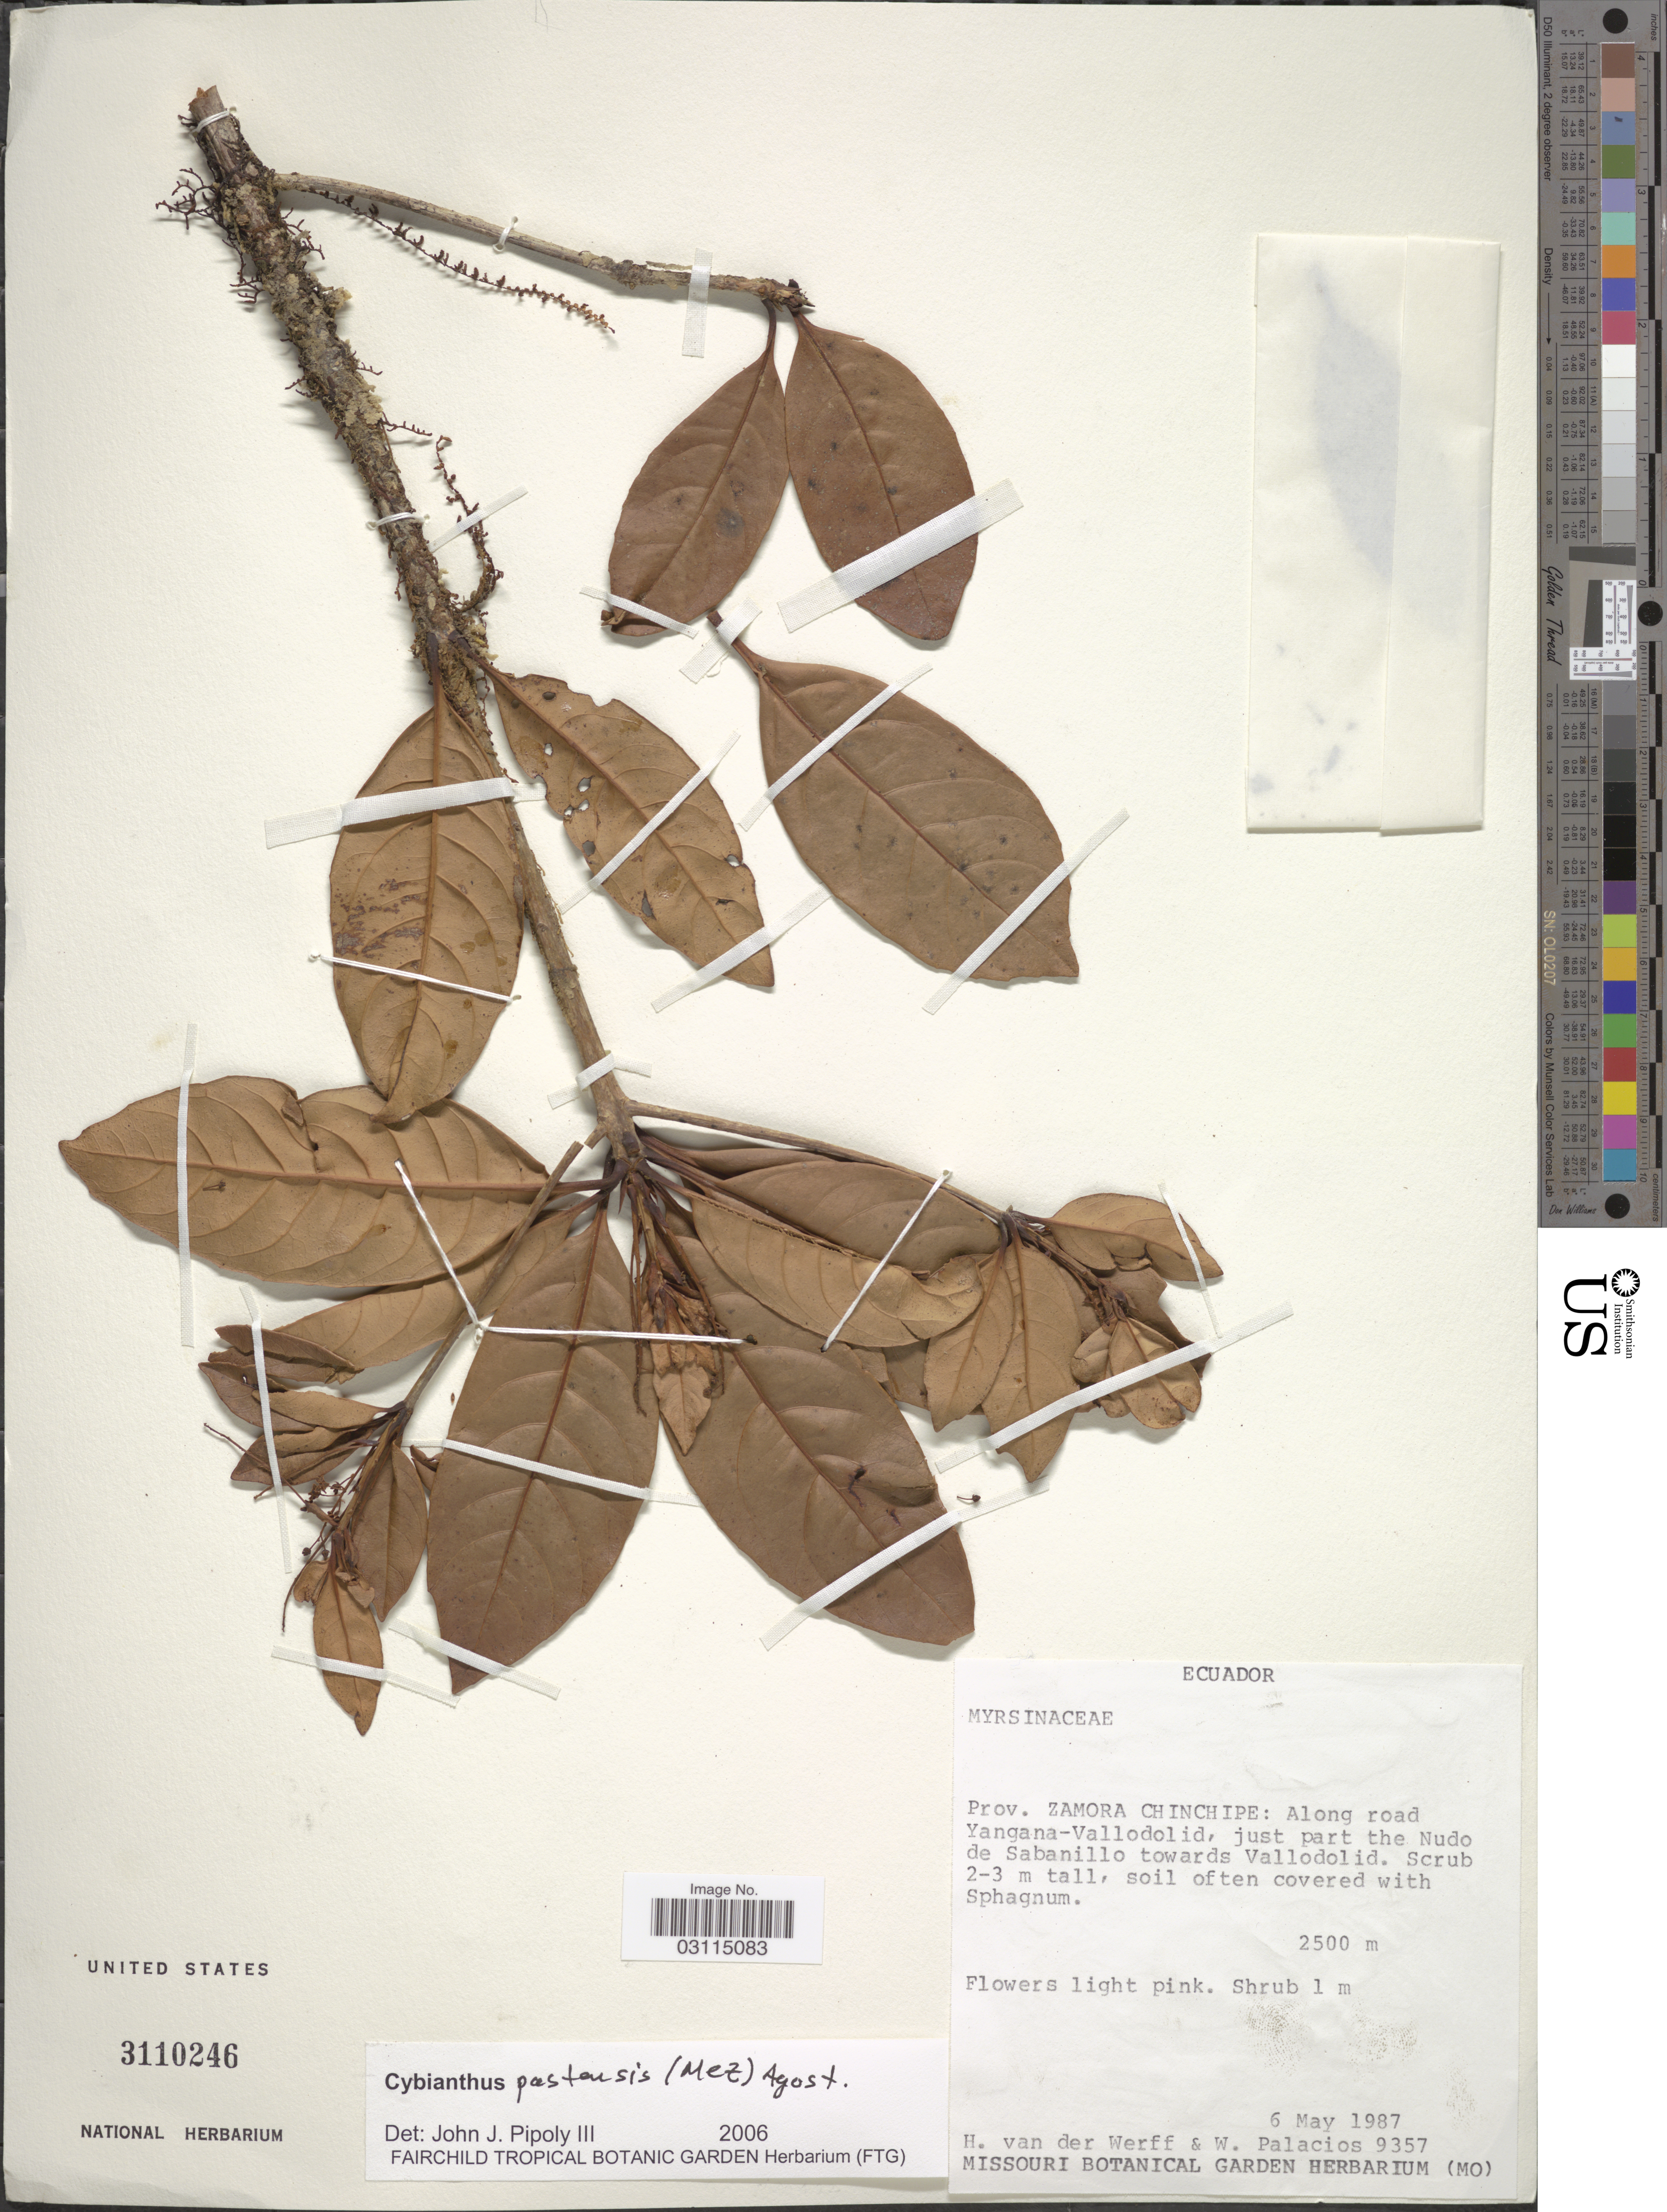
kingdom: Plantae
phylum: Tracheophyta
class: Magnoliopsida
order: Ericales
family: Primulaceae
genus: Cybianthus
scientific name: Cybianthus pastensis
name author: (Mez) G. Agostini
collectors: H. van der Werff & W. Palacios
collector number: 9357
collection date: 1987-05-06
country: Ecuador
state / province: Zamora-Chinchipe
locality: Along road Yangana-Vallodolid, just part the Nudo de Sabanillo towards Vallodolid.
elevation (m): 2500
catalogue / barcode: US 3110246